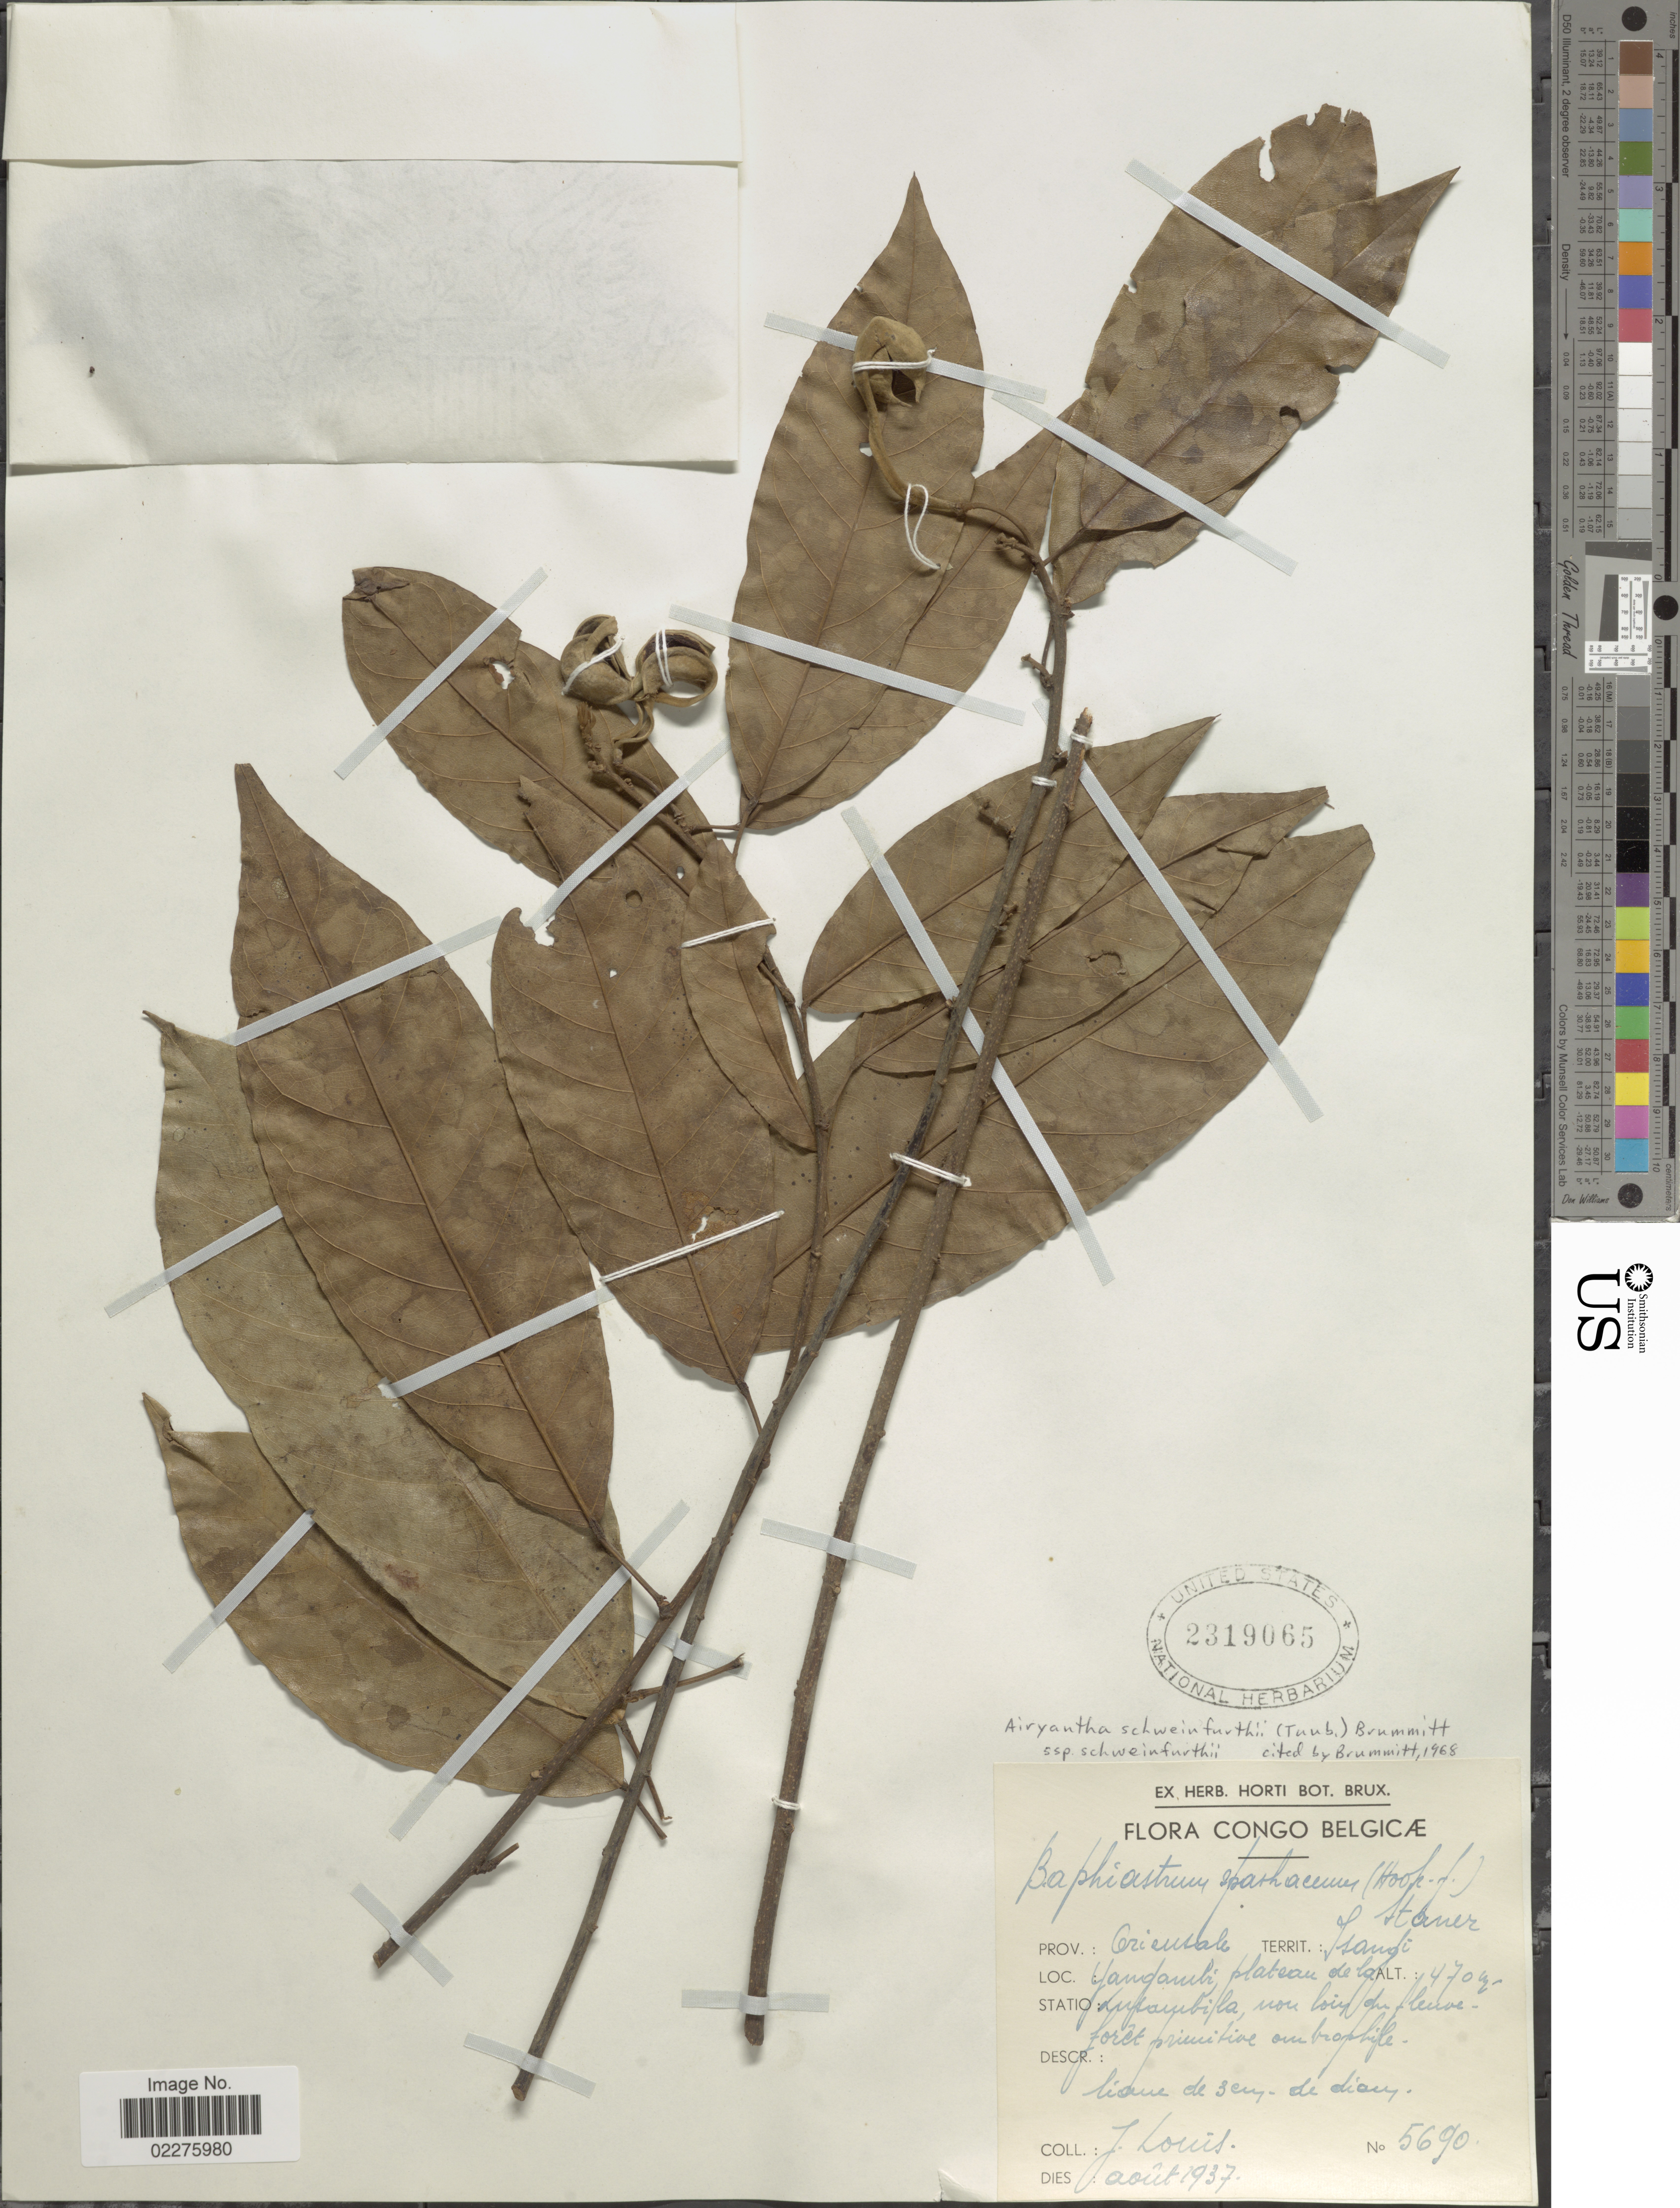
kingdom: Plantae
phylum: Tracheophyta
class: Magnoliopsida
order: Fabales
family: Fabaceae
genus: Airyantha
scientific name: Airyantha schweinfurthii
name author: (Taub.) Brummitt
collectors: J. Louis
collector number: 5690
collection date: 1937-08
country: Congo, Democratic Republic of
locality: Prov. Orientale, Isangi, Yangambi, plateau de la Lusambila.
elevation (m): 470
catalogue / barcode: US 2319065